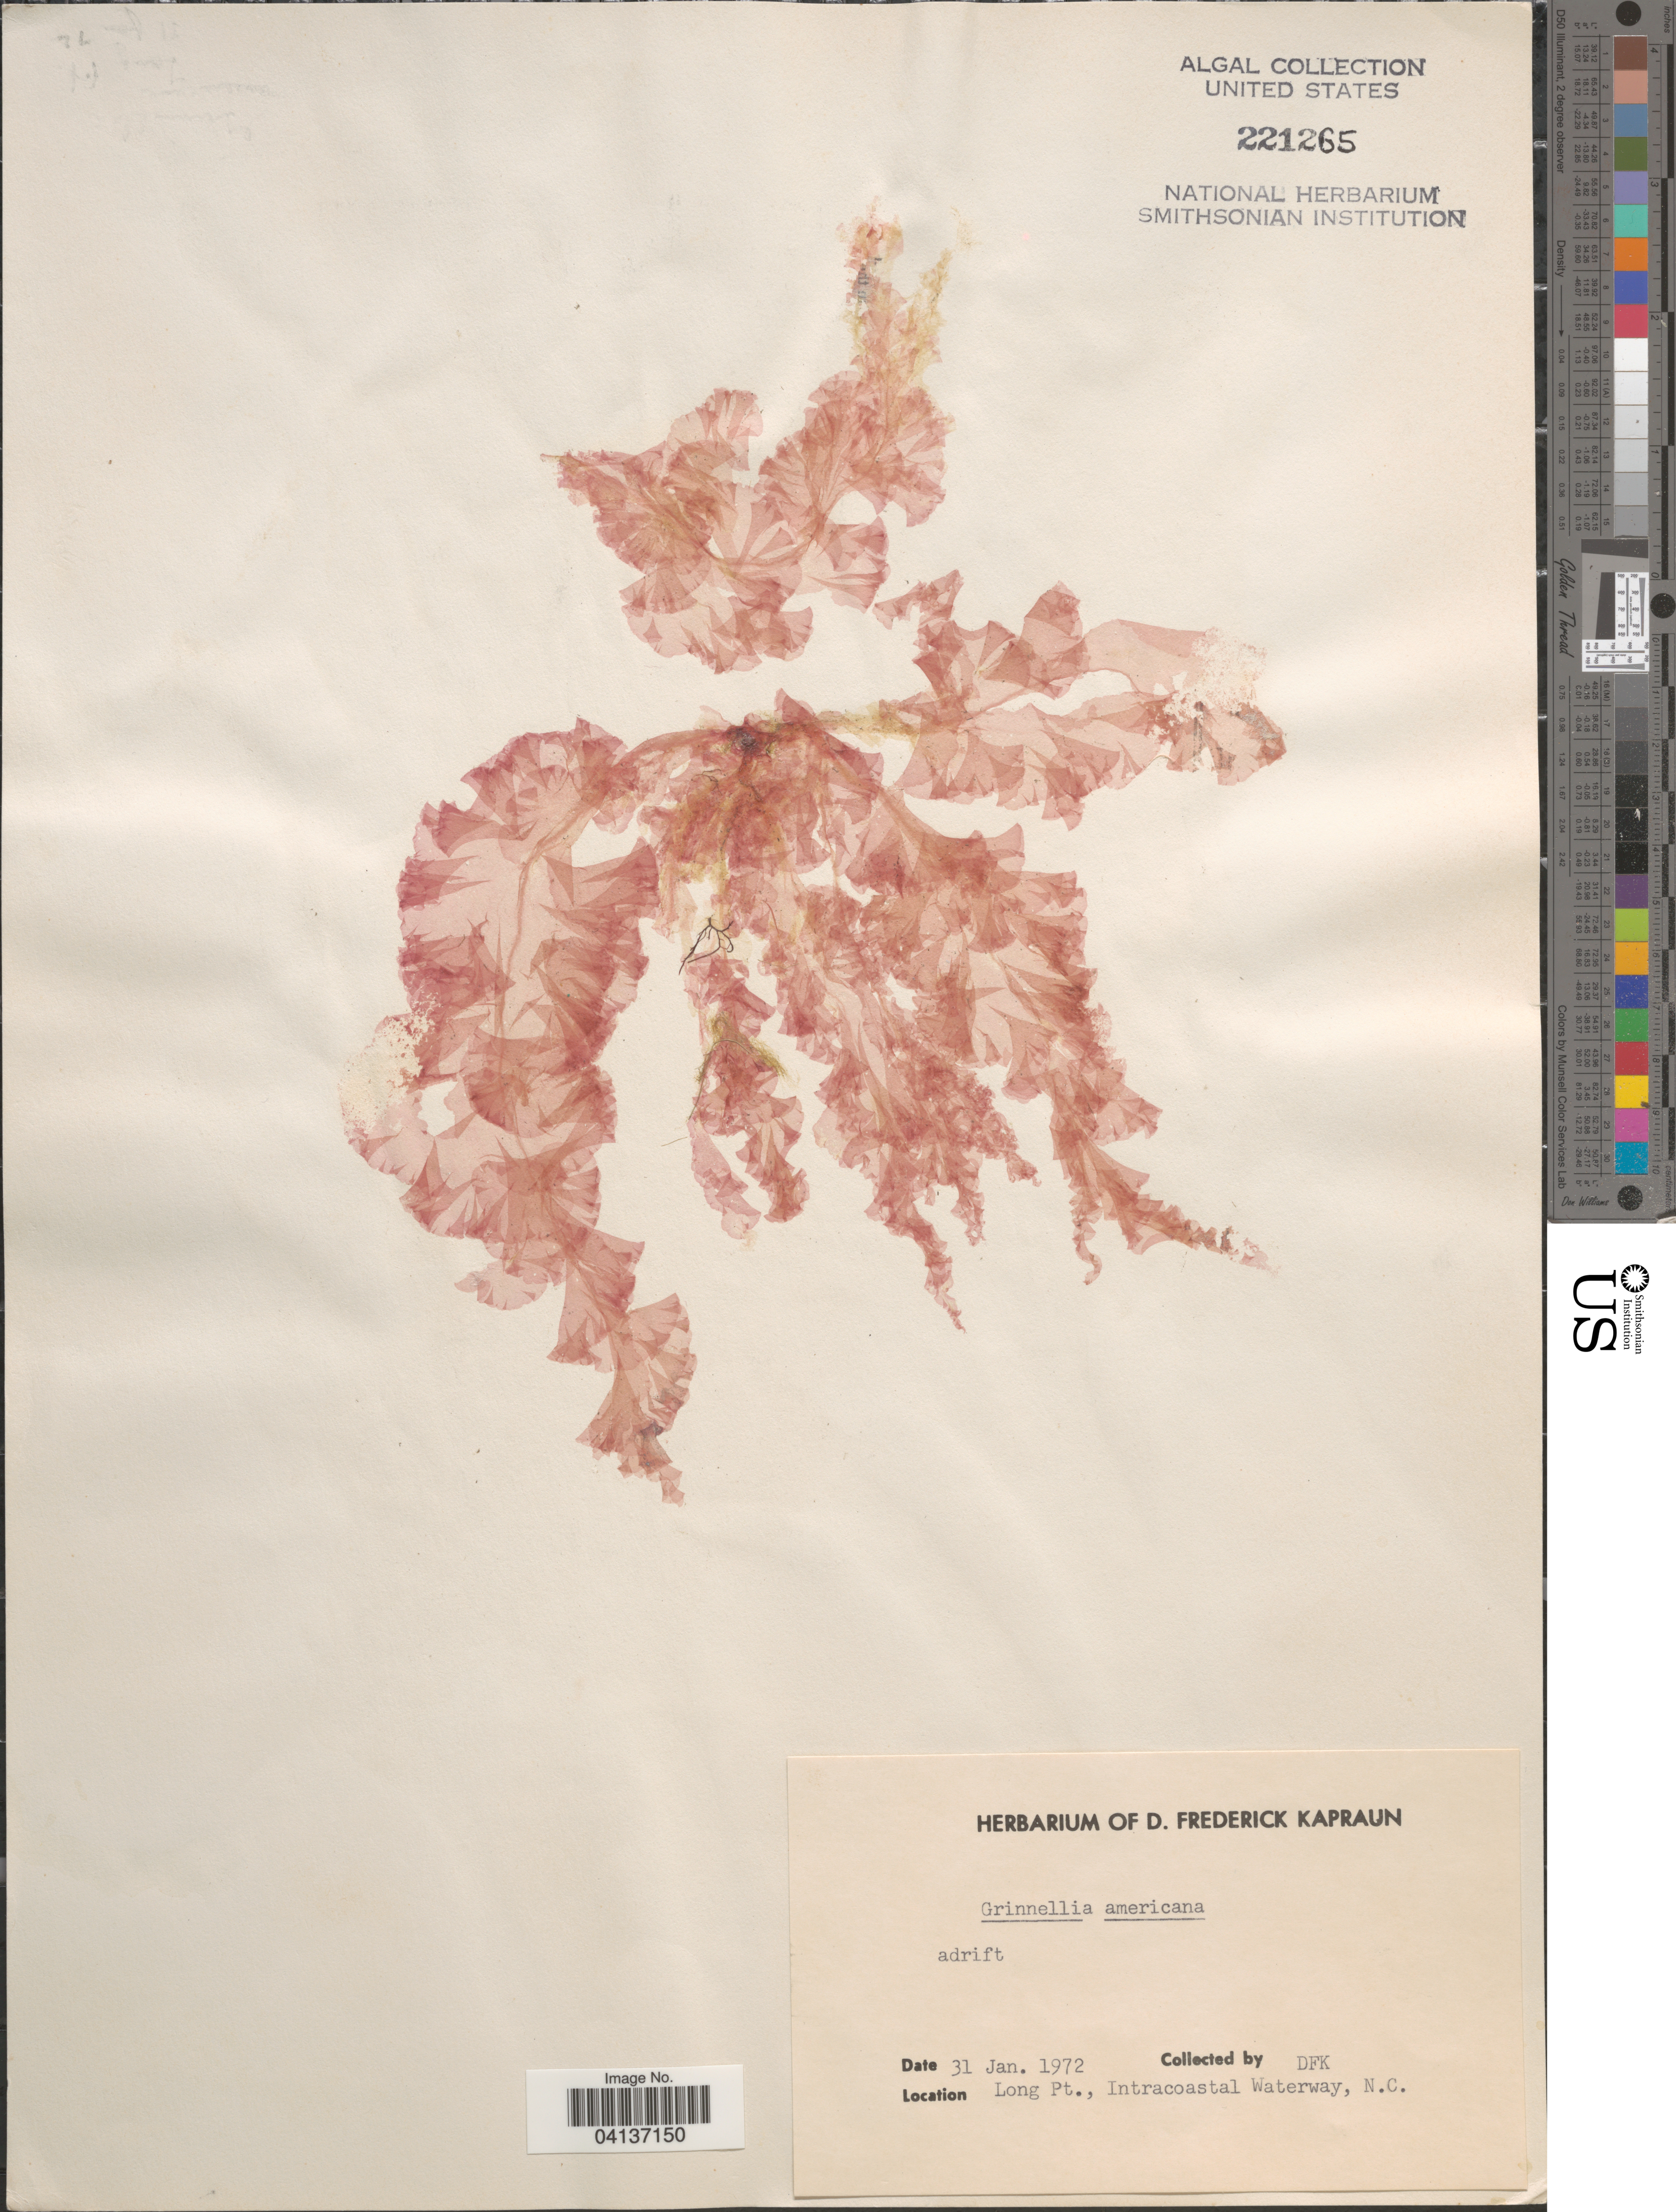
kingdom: Plantae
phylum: Rhodophyta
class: Florideophyceae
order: Ceramiales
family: Delesseriaceae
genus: Grinnellia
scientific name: Grinnellia americana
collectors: D. F. Kapraun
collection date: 1972-01-31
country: United States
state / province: North Carolina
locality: Long Pt., Intracoastal Waterway.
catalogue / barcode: US 221265